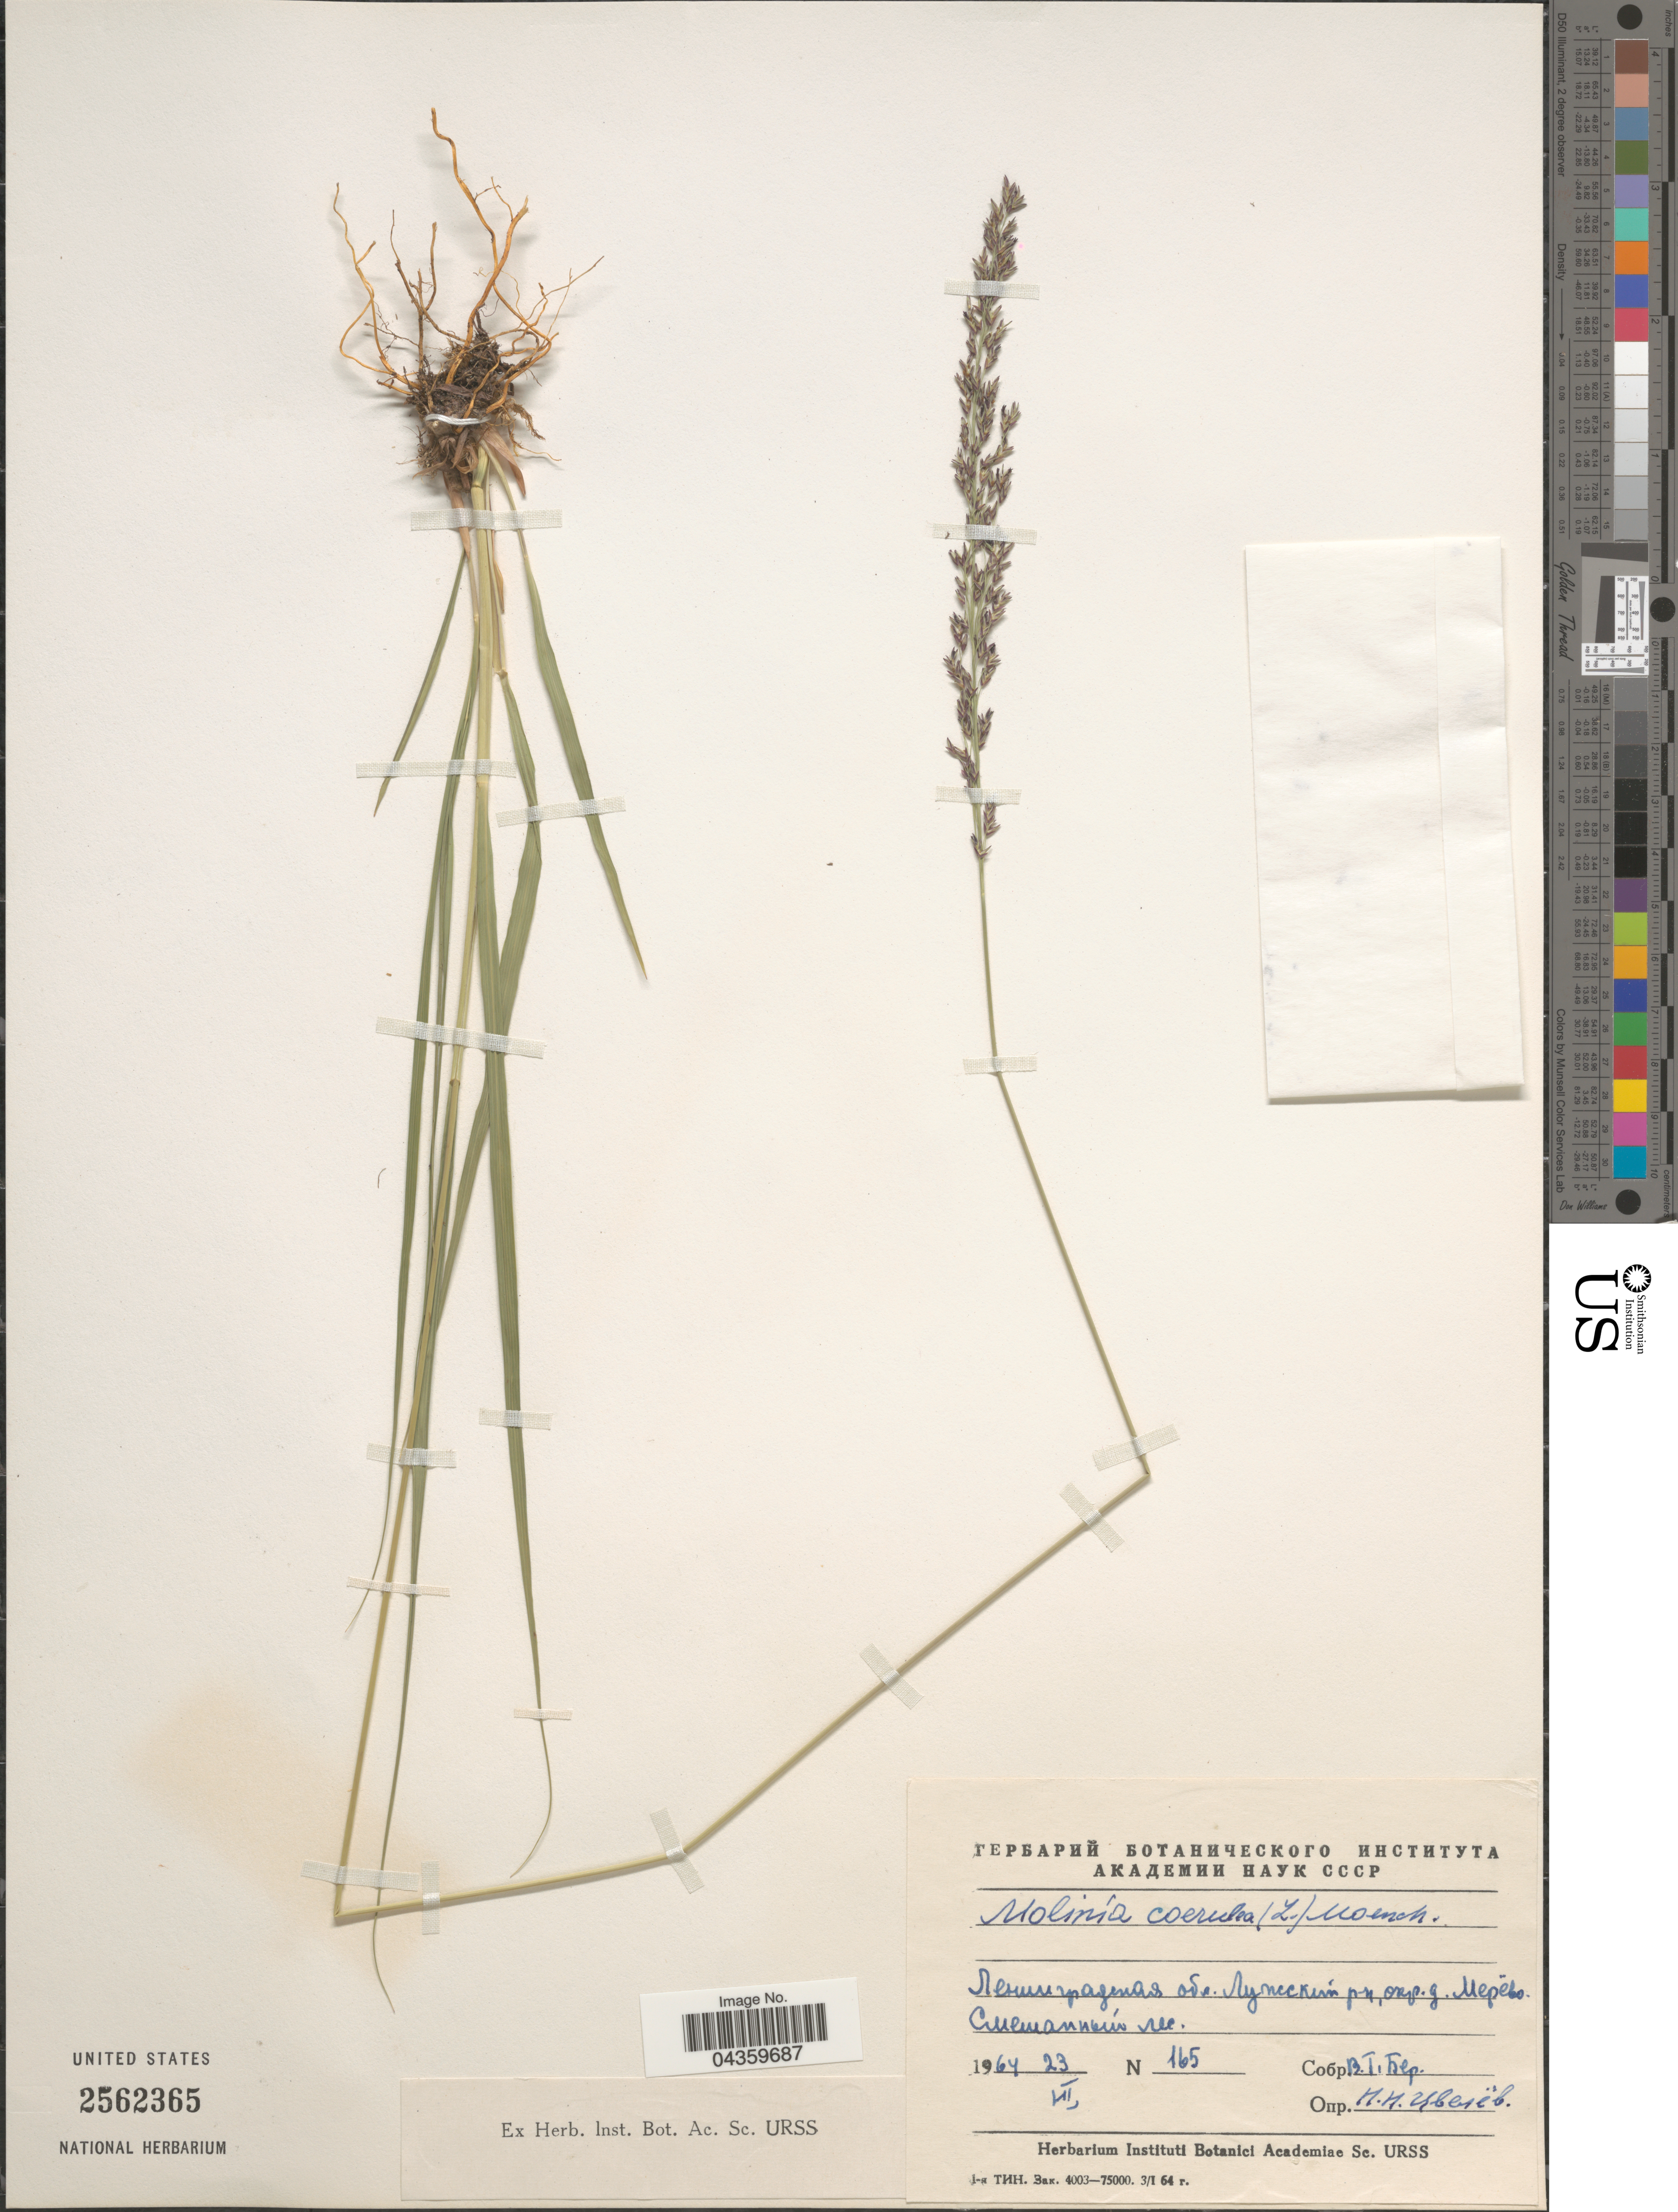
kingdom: Plantae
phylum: Tracheophyta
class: Liliopsida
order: Poales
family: Poaceae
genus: Molinia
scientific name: Molinia caerulea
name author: (L.) Moench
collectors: V. Ber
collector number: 165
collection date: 1964-07-23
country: Russian Federation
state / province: Leningrad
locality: District Luzhskiy, vicinity of Merevo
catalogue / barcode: US 2562365